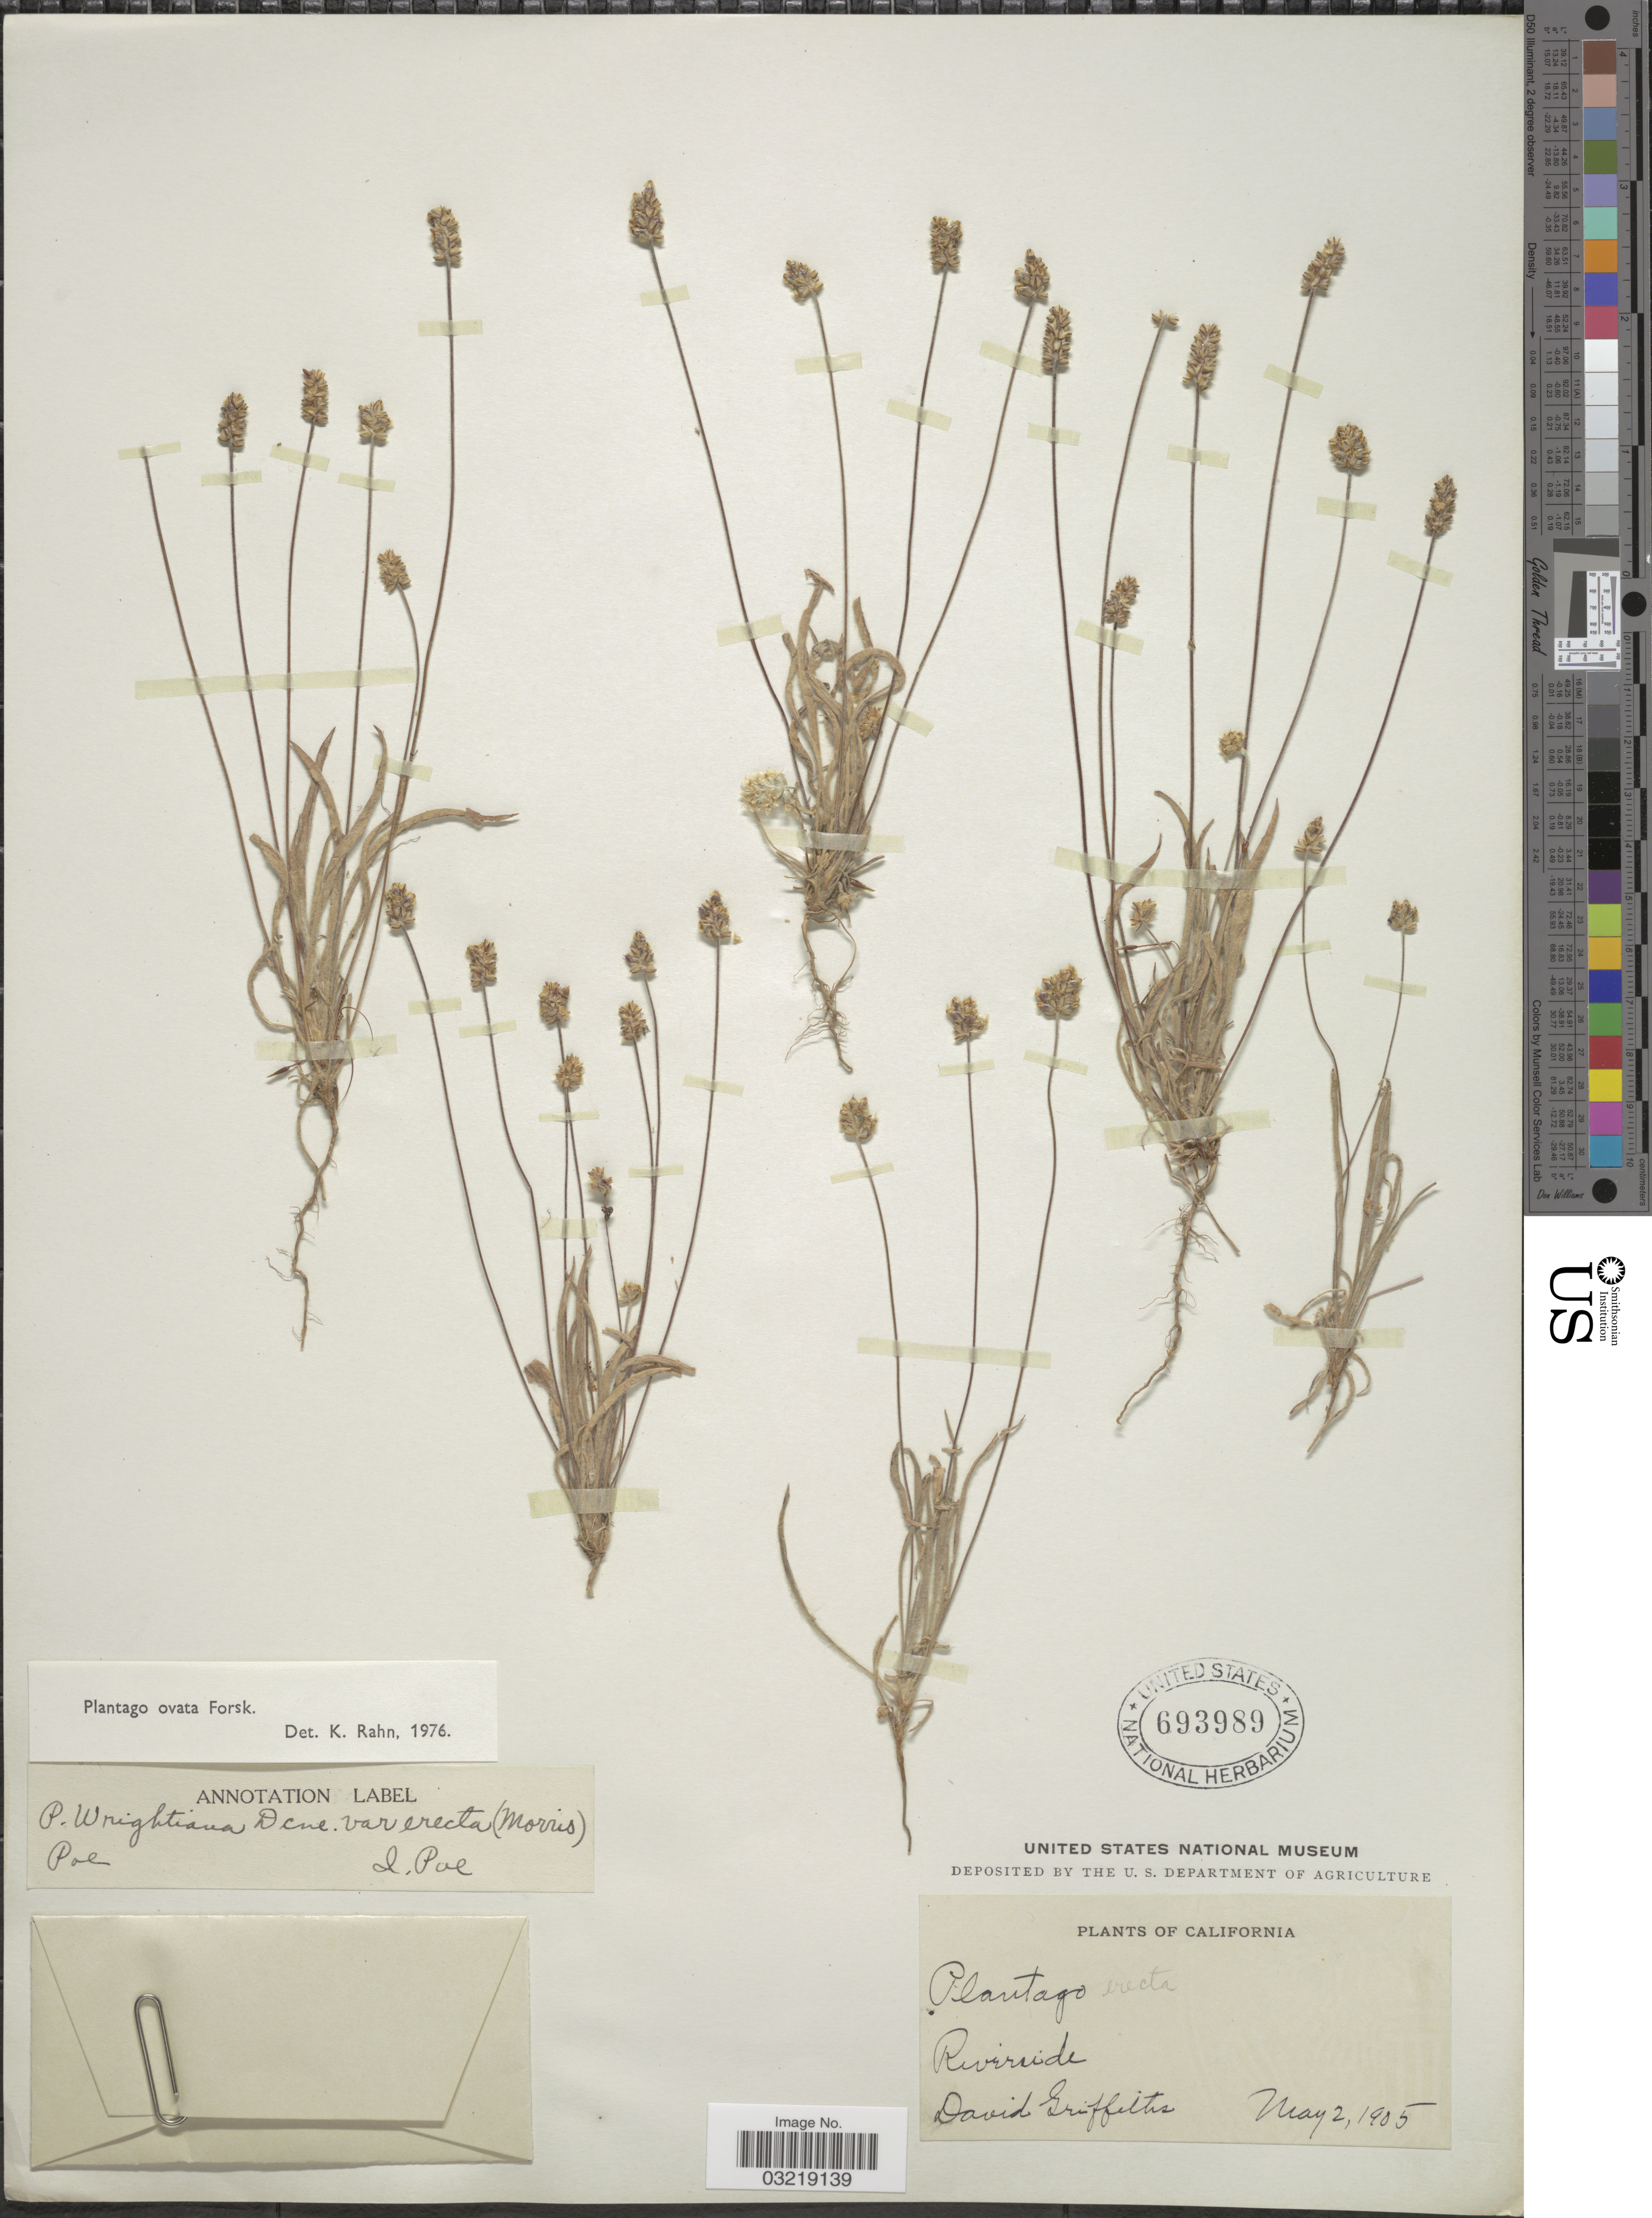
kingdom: Plantae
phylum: Tracheophyta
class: Magnoliopsida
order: Lamiales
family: Plantaginaceae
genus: Plantago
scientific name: Plantago ovata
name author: Forssk.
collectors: D. Griffiths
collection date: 1905-05-02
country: United States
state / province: California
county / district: Riverside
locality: Riverside.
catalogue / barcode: US 693989